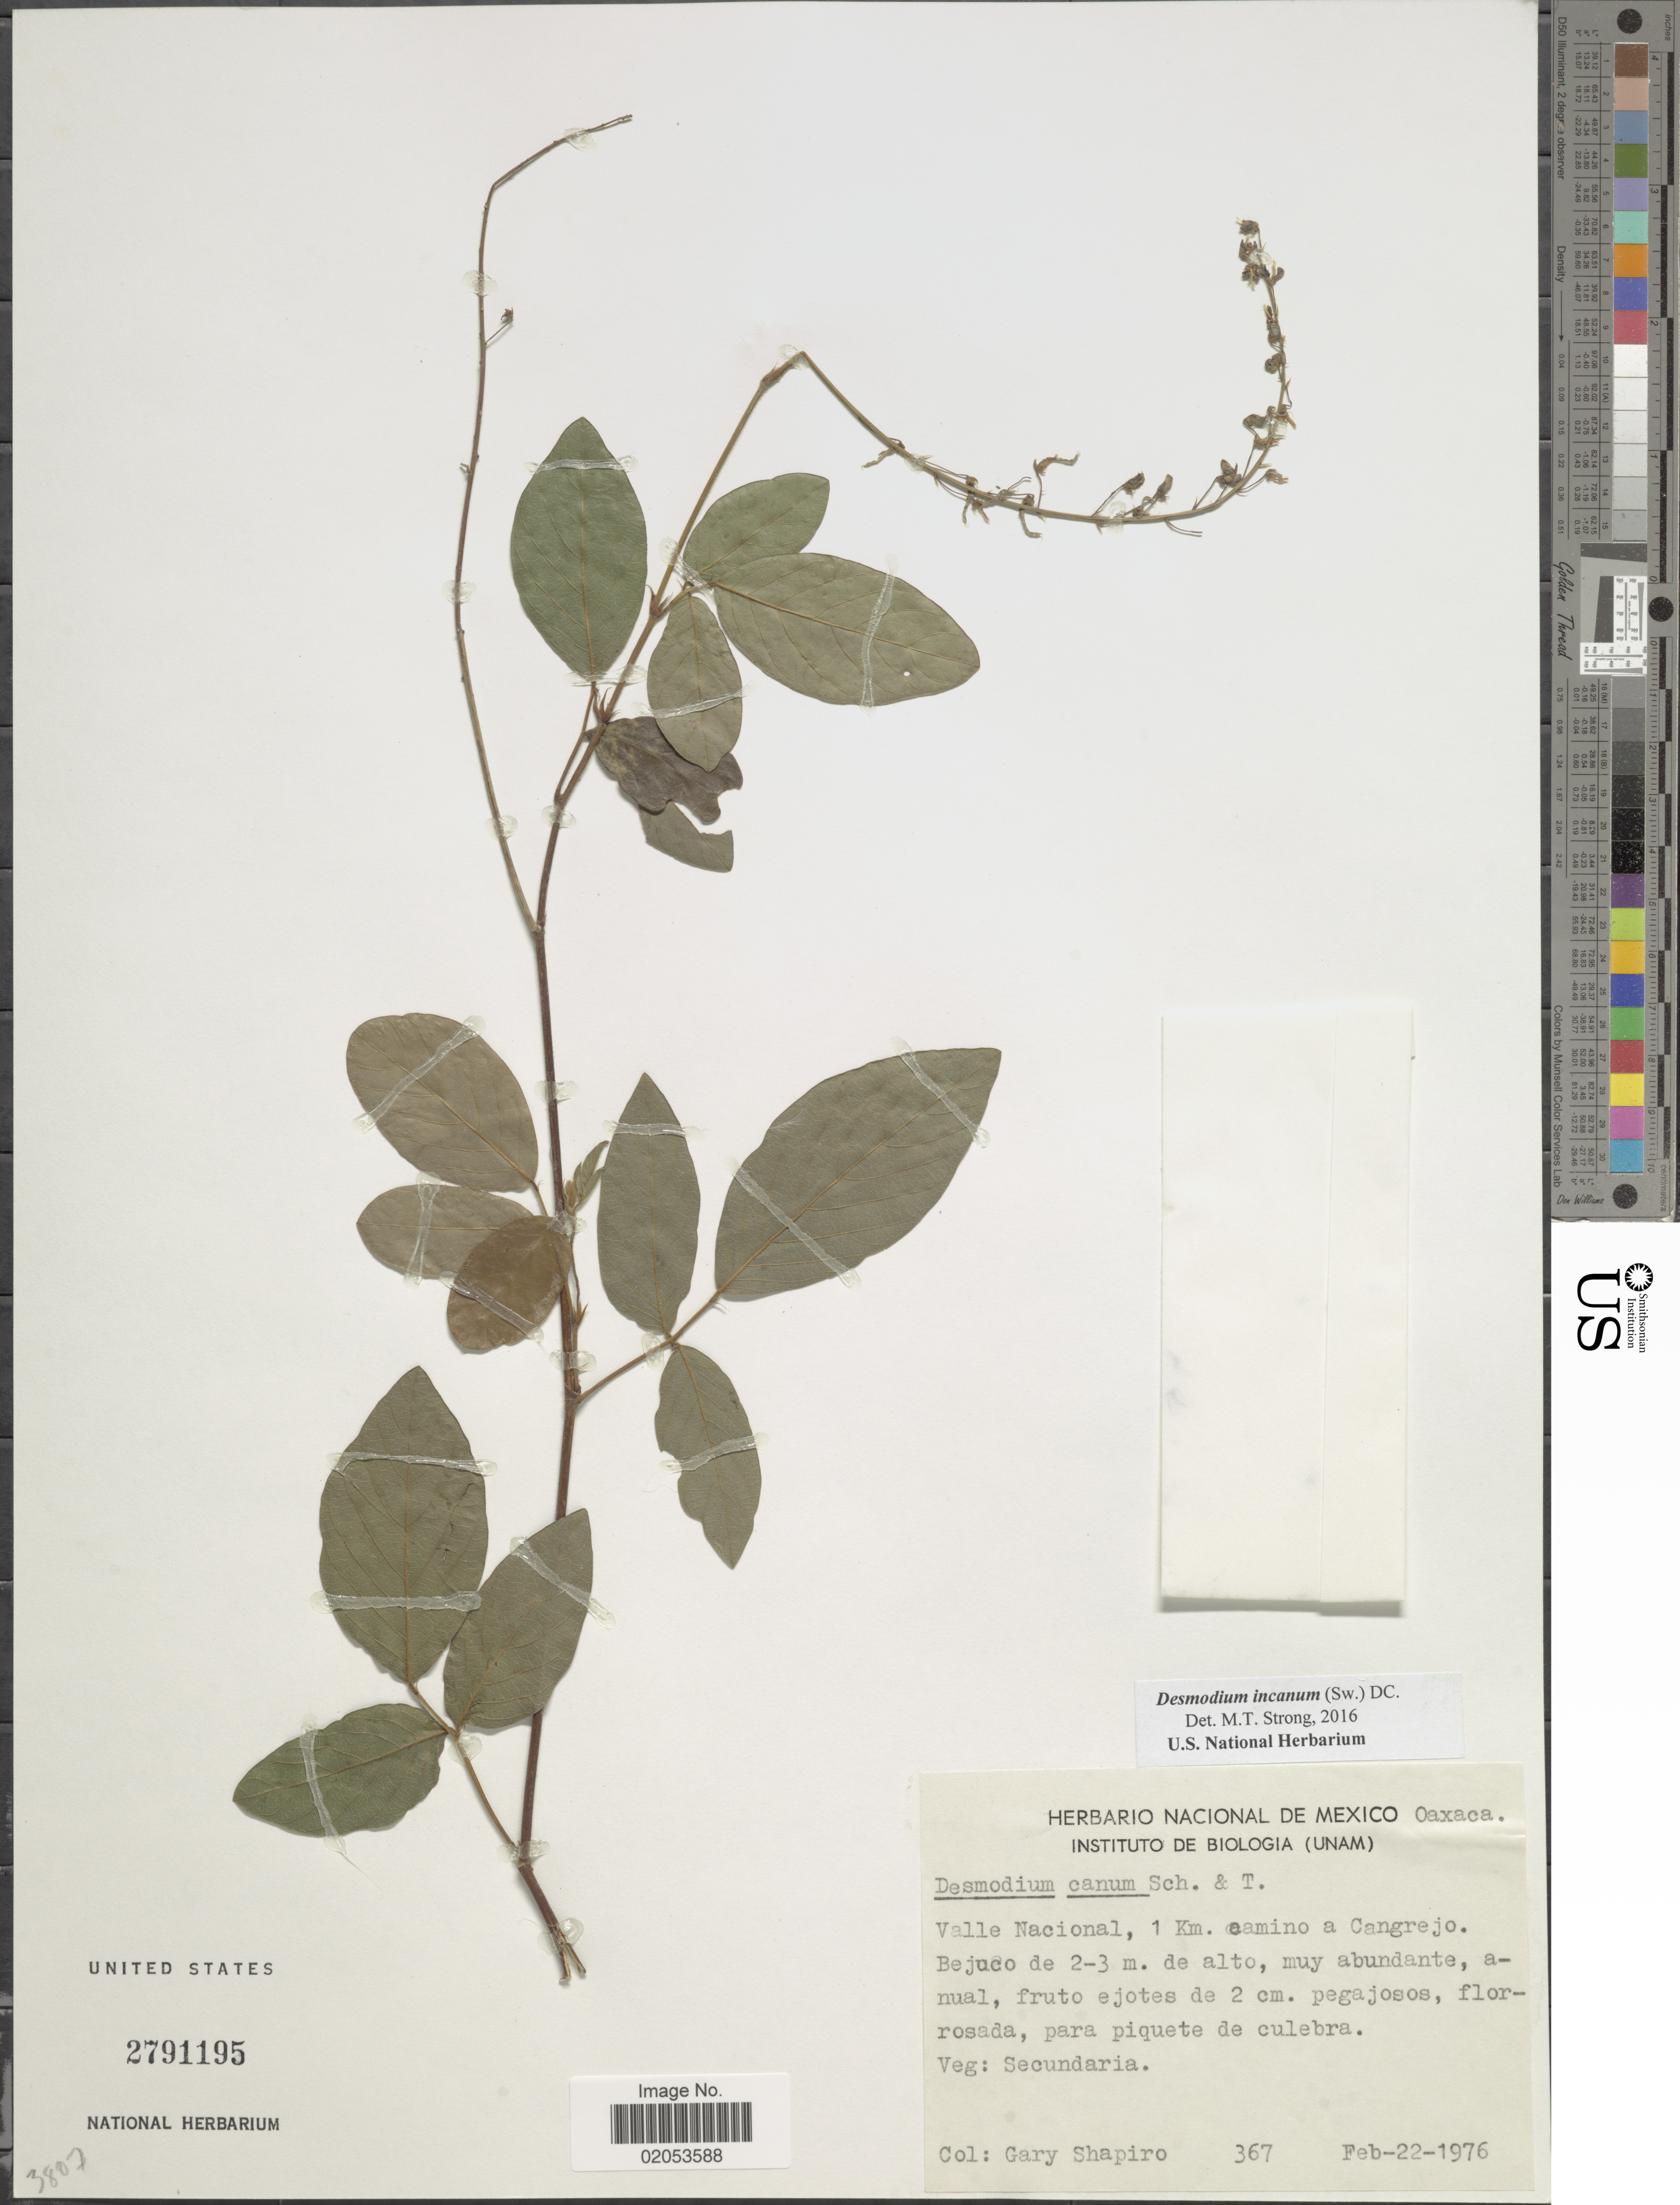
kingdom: Plantae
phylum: Tracheophyta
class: Magnoliopsida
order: Fabales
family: Fabaceae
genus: Desmodium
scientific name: Desmodium incanum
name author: (Sw.) DC.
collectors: G. Shapiro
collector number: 367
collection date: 1976-02-22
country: Mexico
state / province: Oaxaca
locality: Valle Nacional, 1 km. camino a Cangreho, Bejuco de 2-3 m. de alto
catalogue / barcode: US 2791195